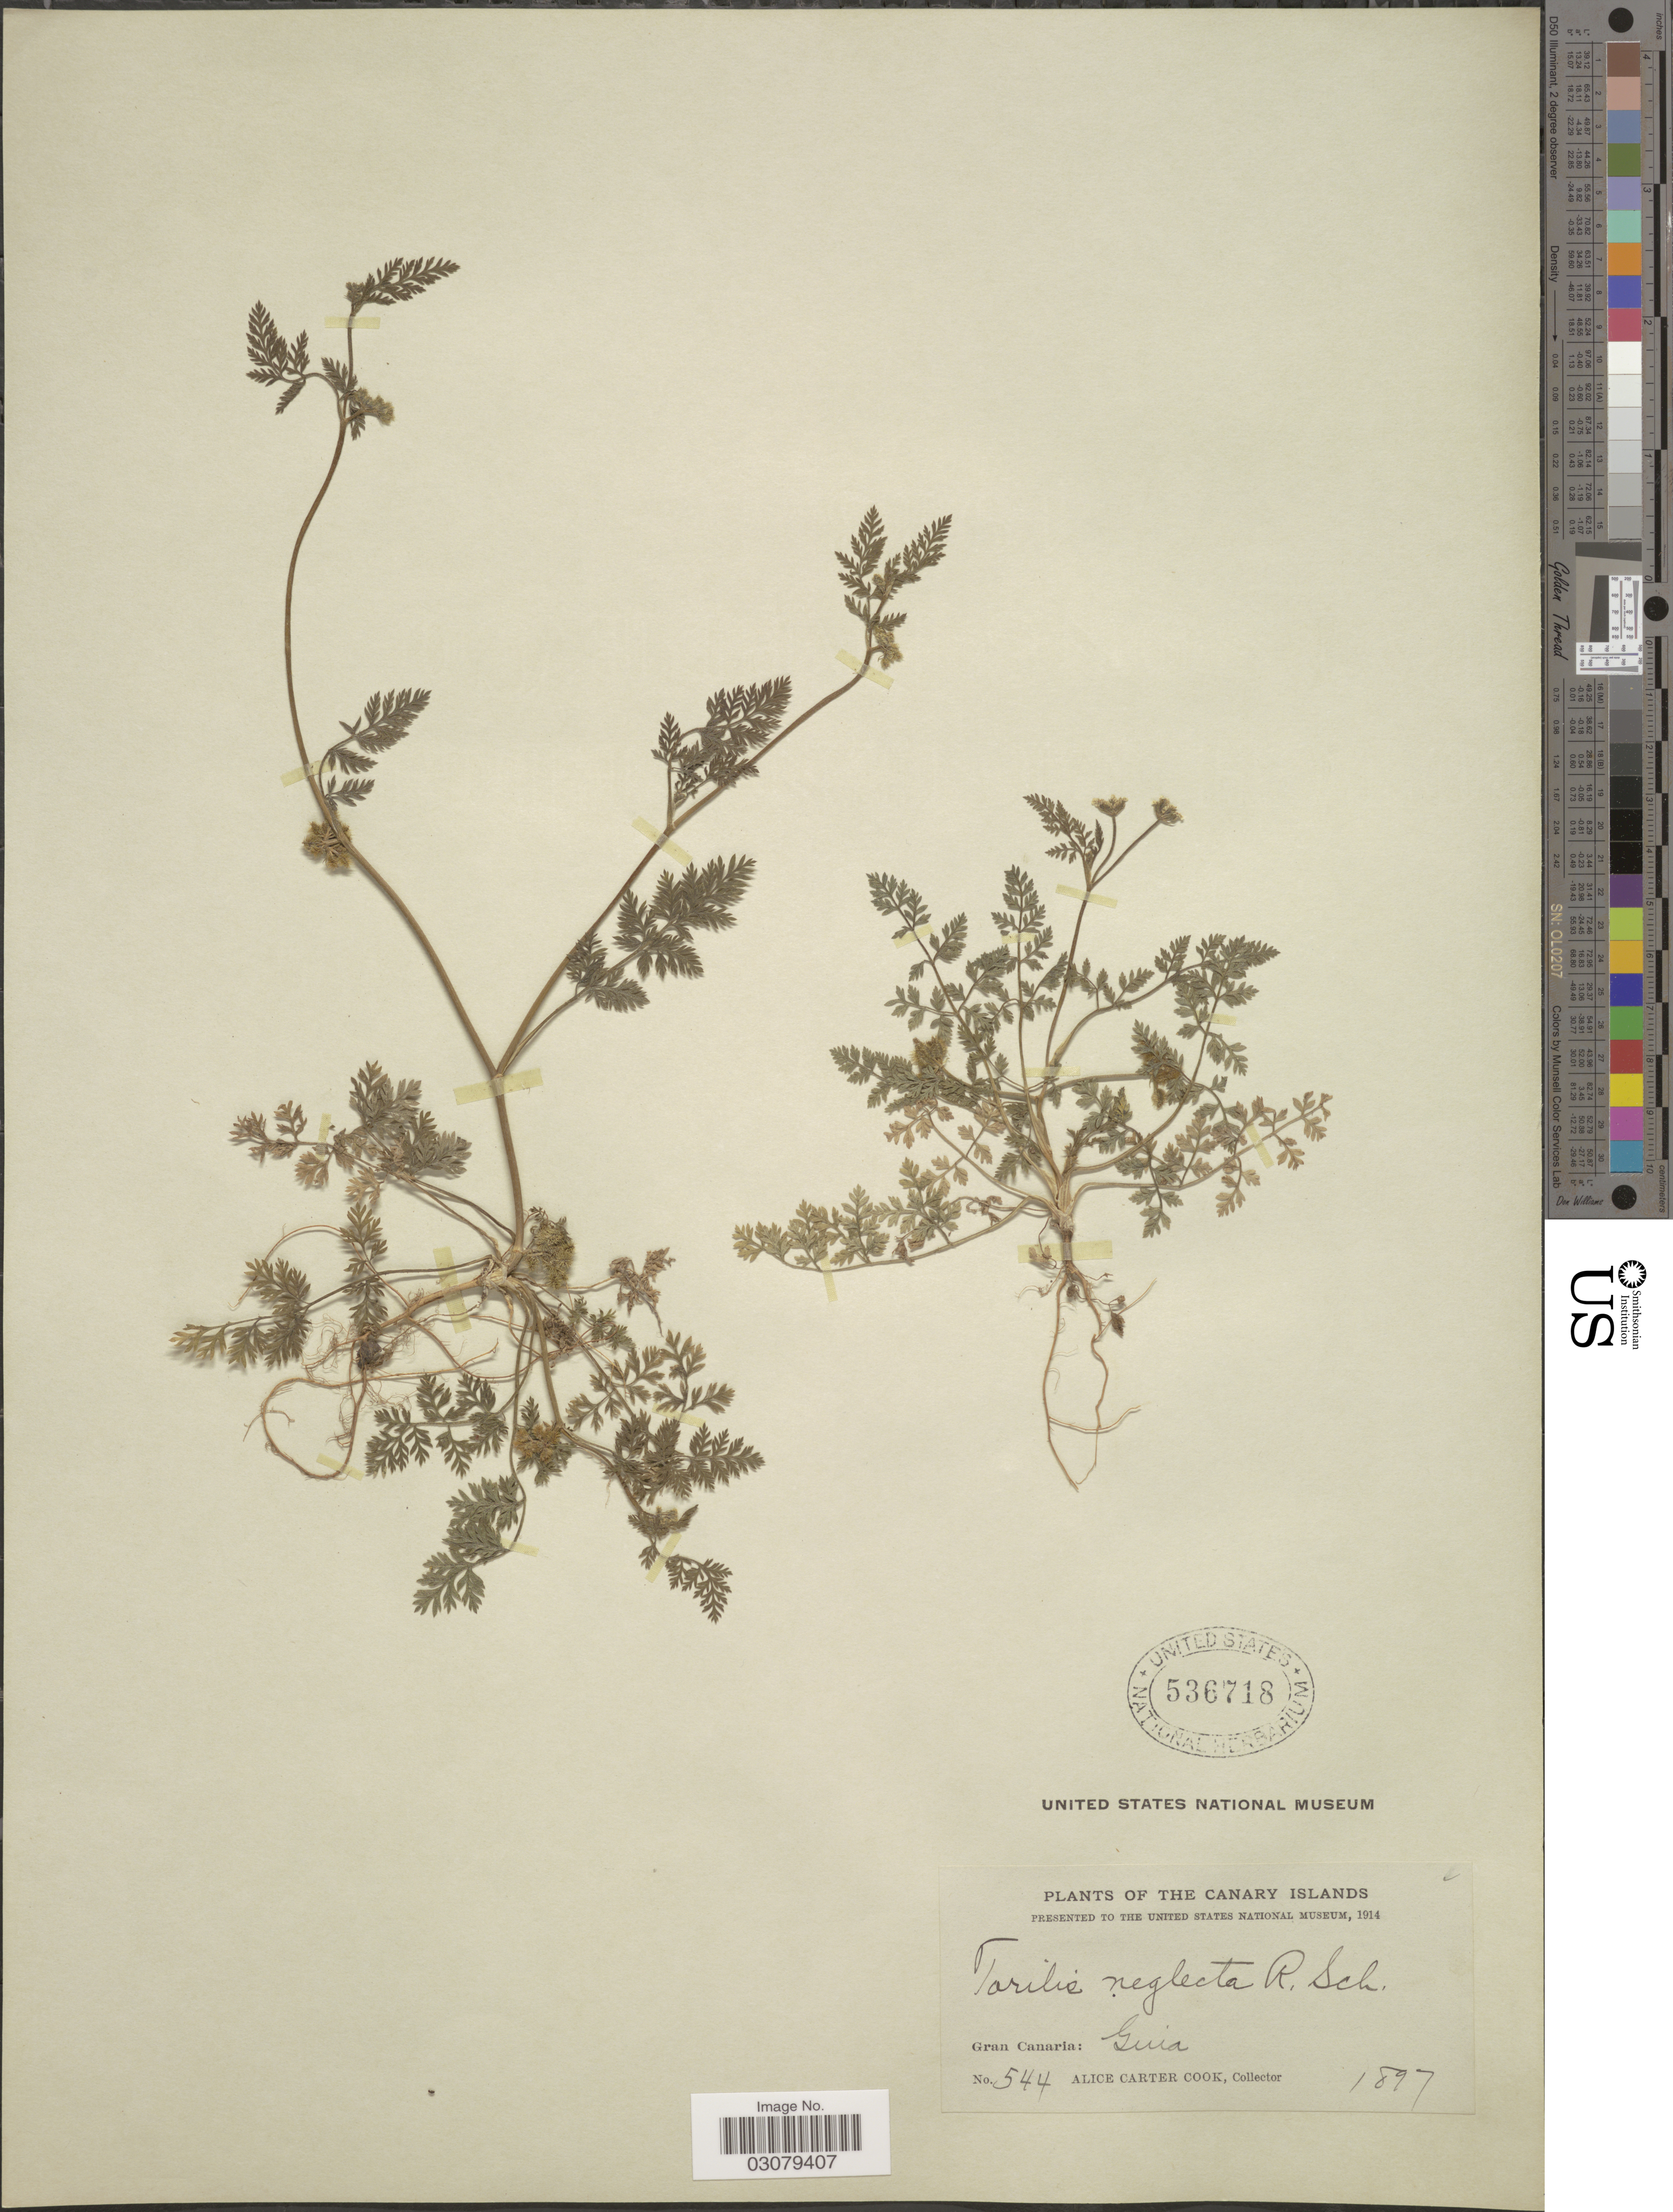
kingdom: Plantae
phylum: Tracheophyta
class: Magnoliopsida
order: Apiales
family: Apiaceae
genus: Torilis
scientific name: Torilis neglecta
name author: Schult.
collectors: Alice C. Cook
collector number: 544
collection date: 1897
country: Spain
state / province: Canarias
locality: The Canary Islands. Gran Canaria: Guia.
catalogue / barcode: US 536718